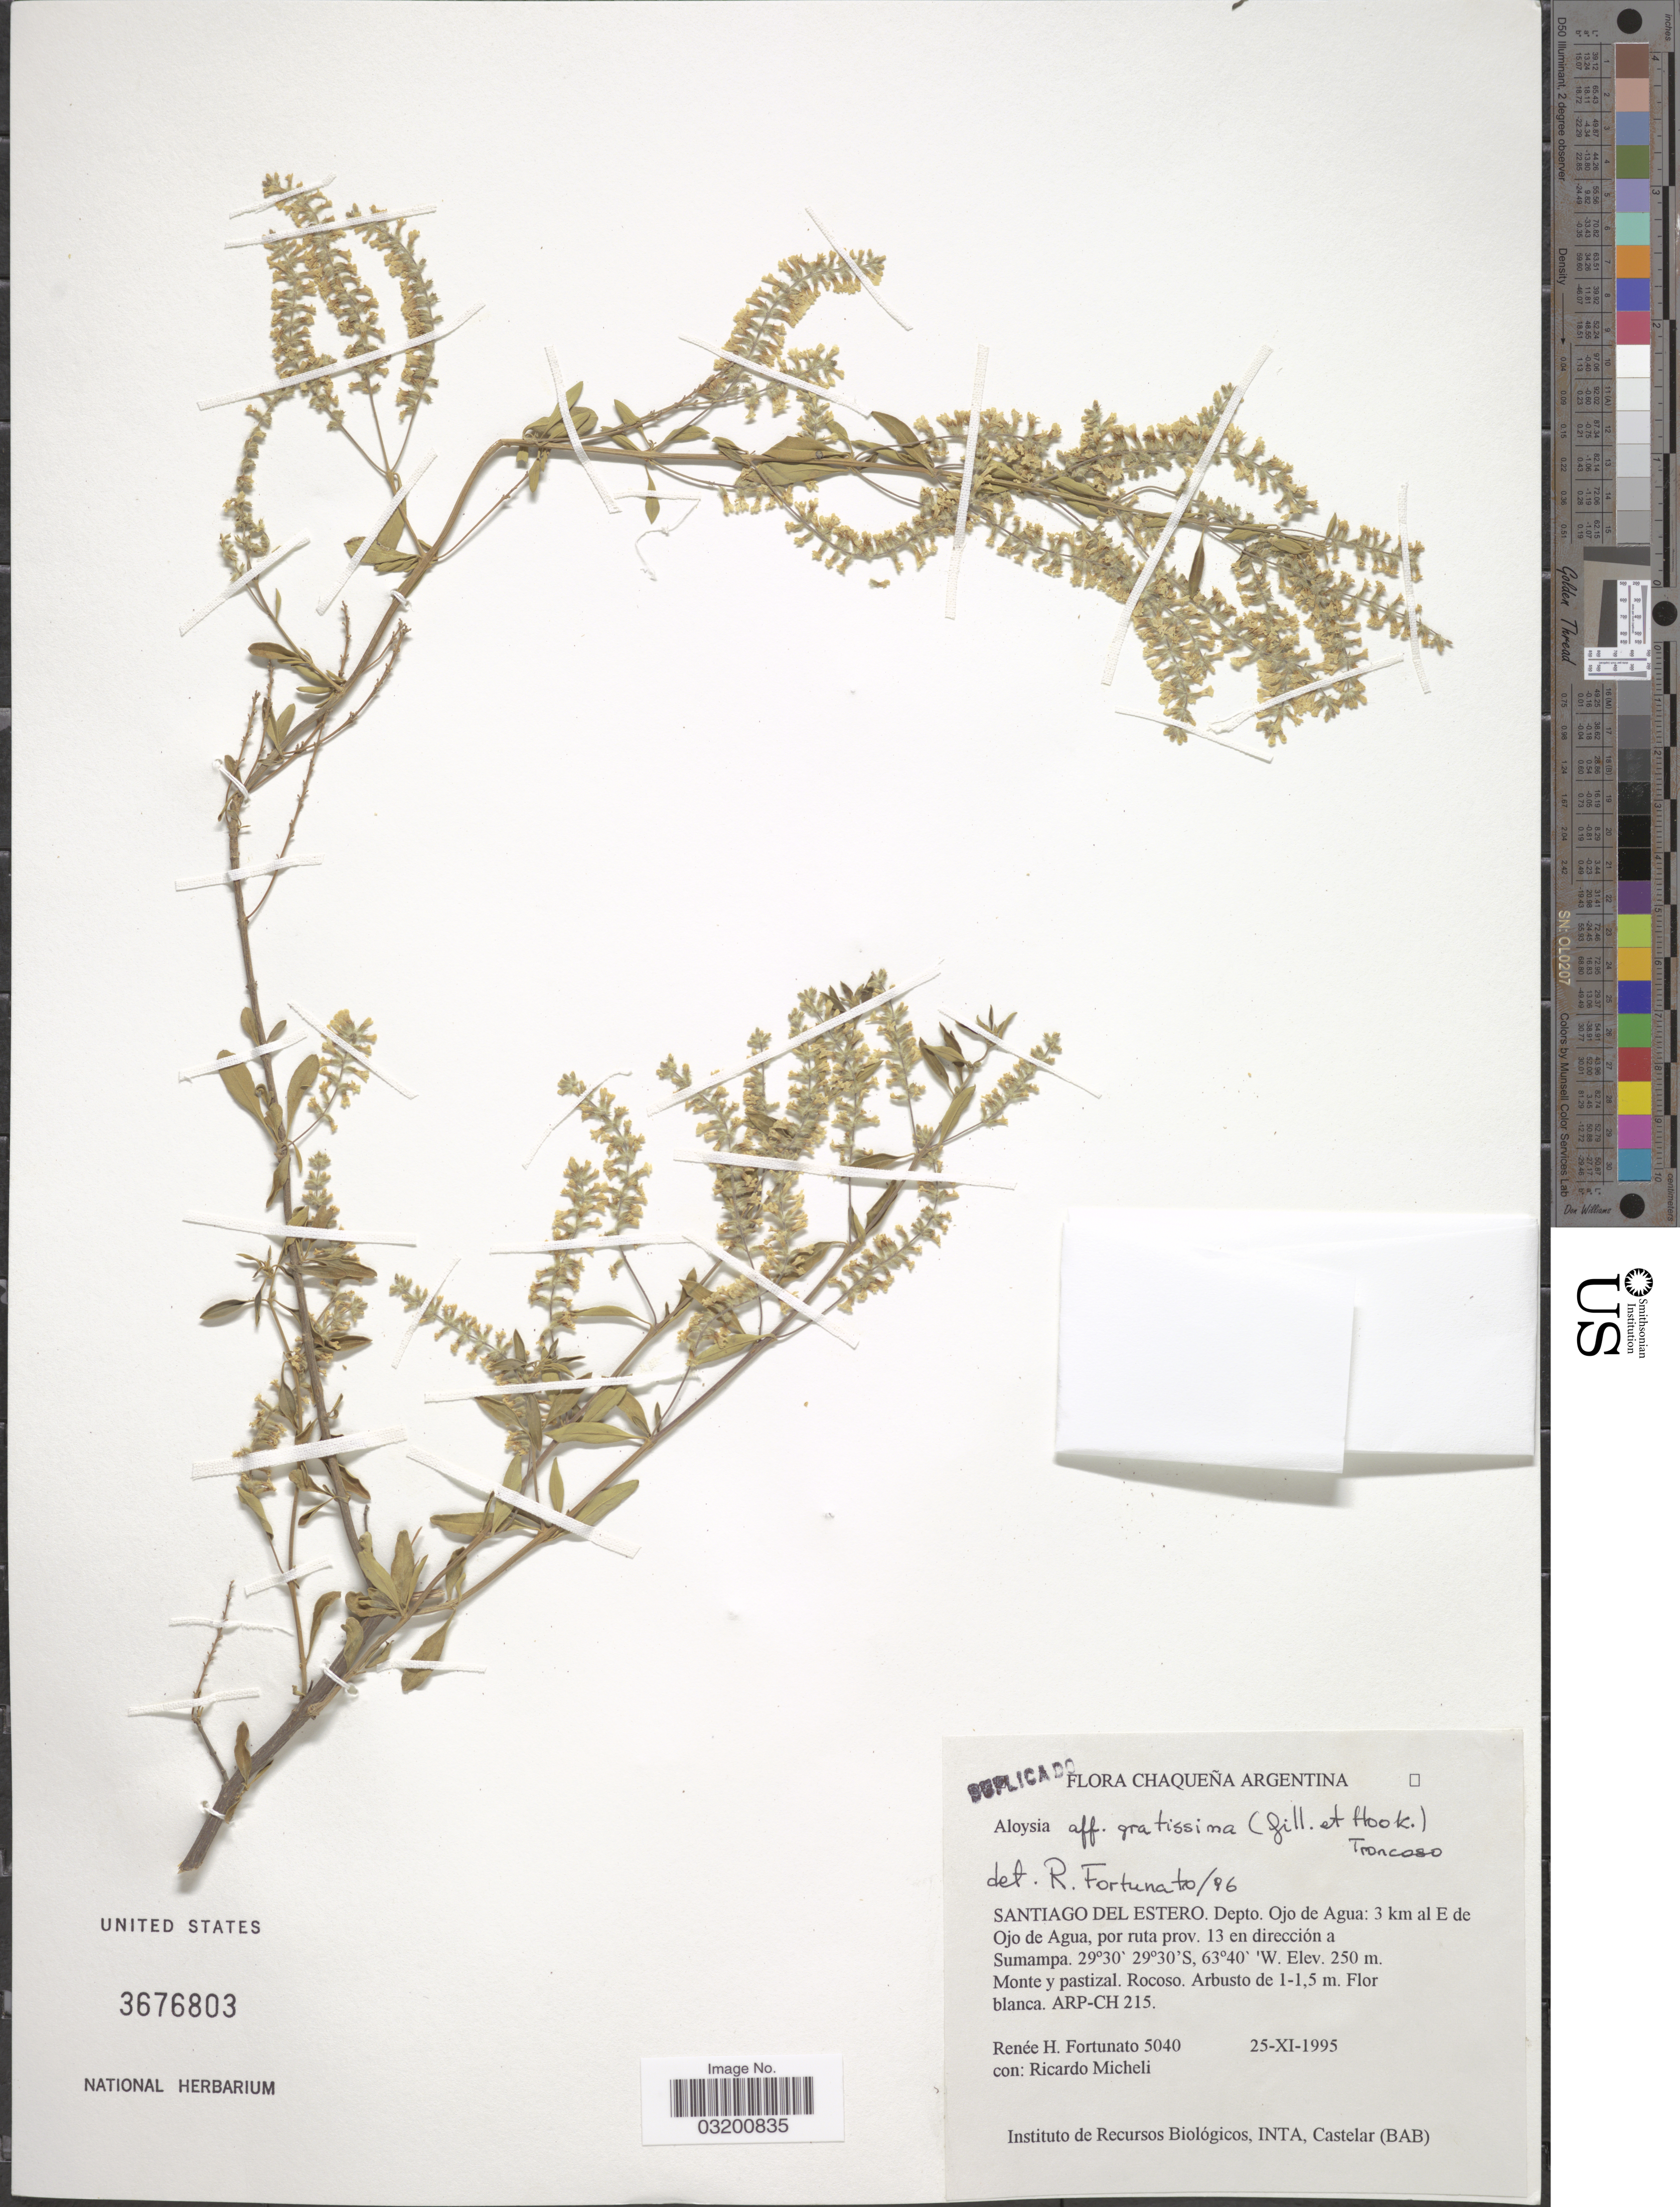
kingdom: Plantae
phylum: Tracheophyta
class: Magnoliopsida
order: Lamiales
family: Verbenaceae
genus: Aloysia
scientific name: Aloysia gratissima var. gratissima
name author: (Gillies & Hook.) Tronc.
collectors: R. H. Fortunato & R. Micheli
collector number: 5040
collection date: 1995-11-25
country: Argentina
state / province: Santiago del Estero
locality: Depto. Ojo de Agua: 3 km al E de Ojo de Agua, por ruta prov. 13 en dirección a Sumampa.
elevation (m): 250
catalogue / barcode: US 3676803